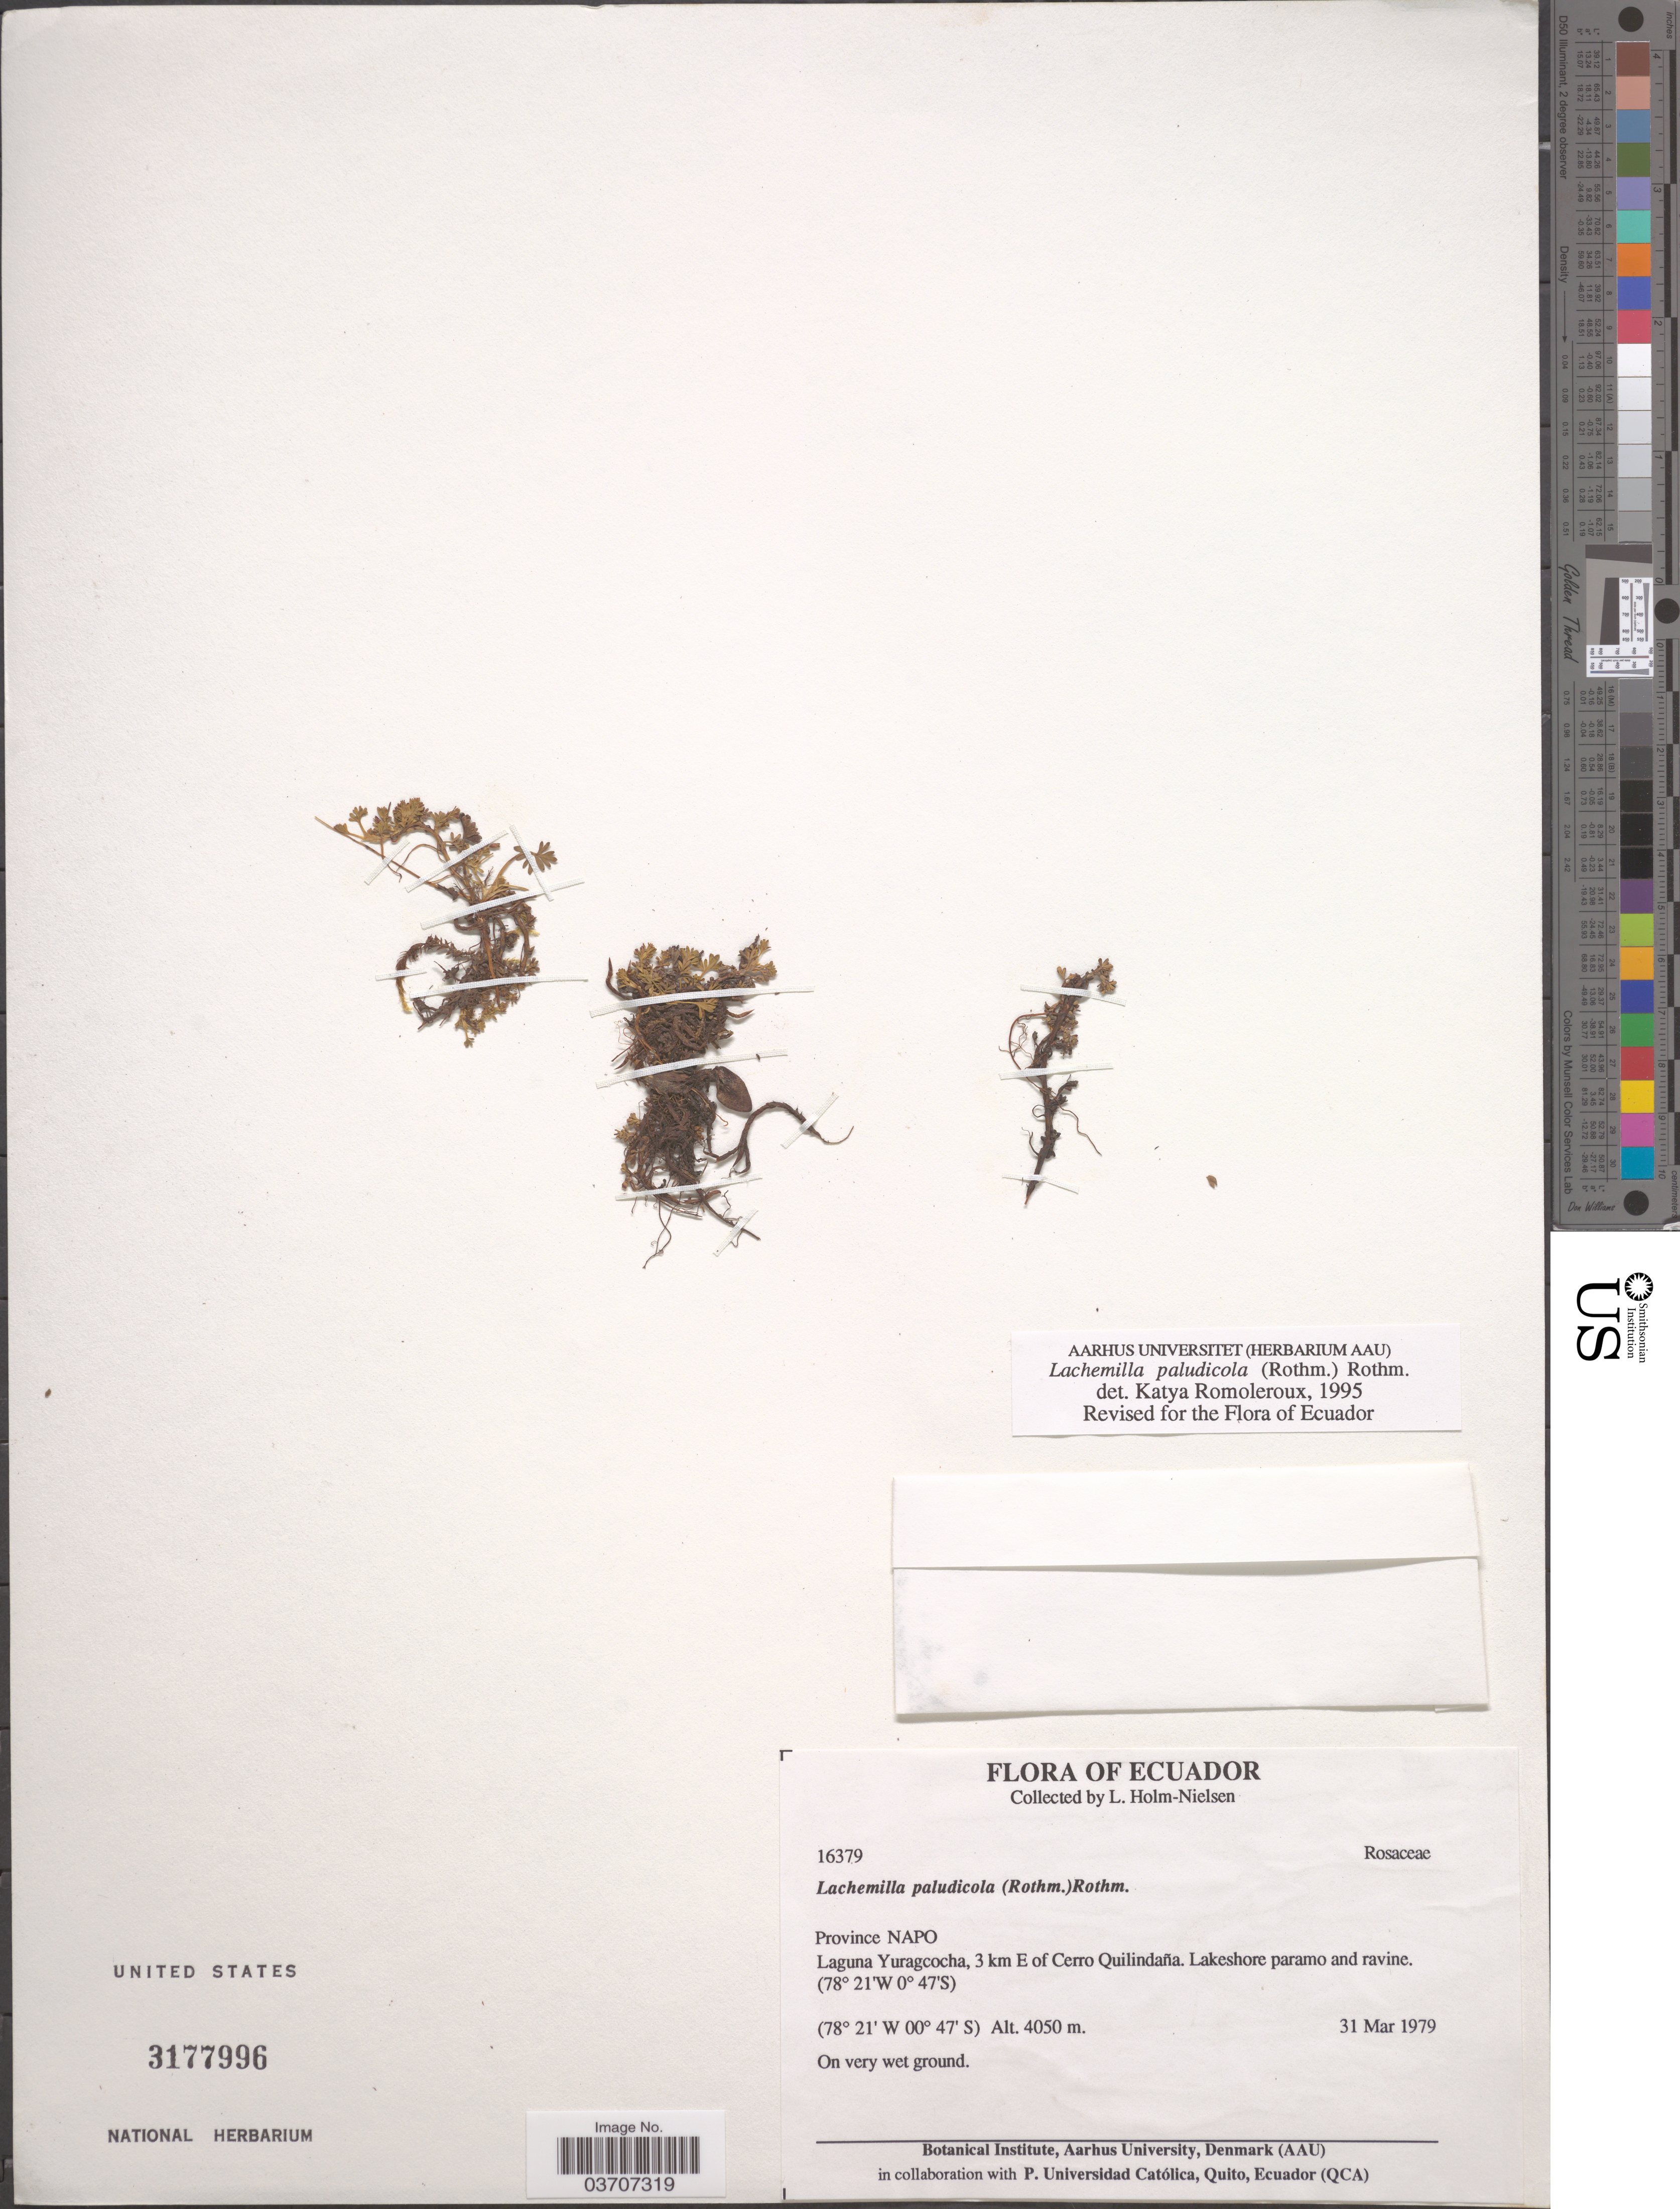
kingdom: Plantae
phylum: Tracheophyta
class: Magnoliopsida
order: Rosales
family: Rosaceae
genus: Lachemilla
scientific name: Lachemilla paludicola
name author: (Rothm.) Rothm.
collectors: L. Holm-Nielsen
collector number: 16379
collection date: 1979-03-31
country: Ecuador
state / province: Napo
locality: Laguna Yuagcocha, 3 km E of Cerro Quilindaña.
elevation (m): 4050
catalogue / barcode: US 3177996